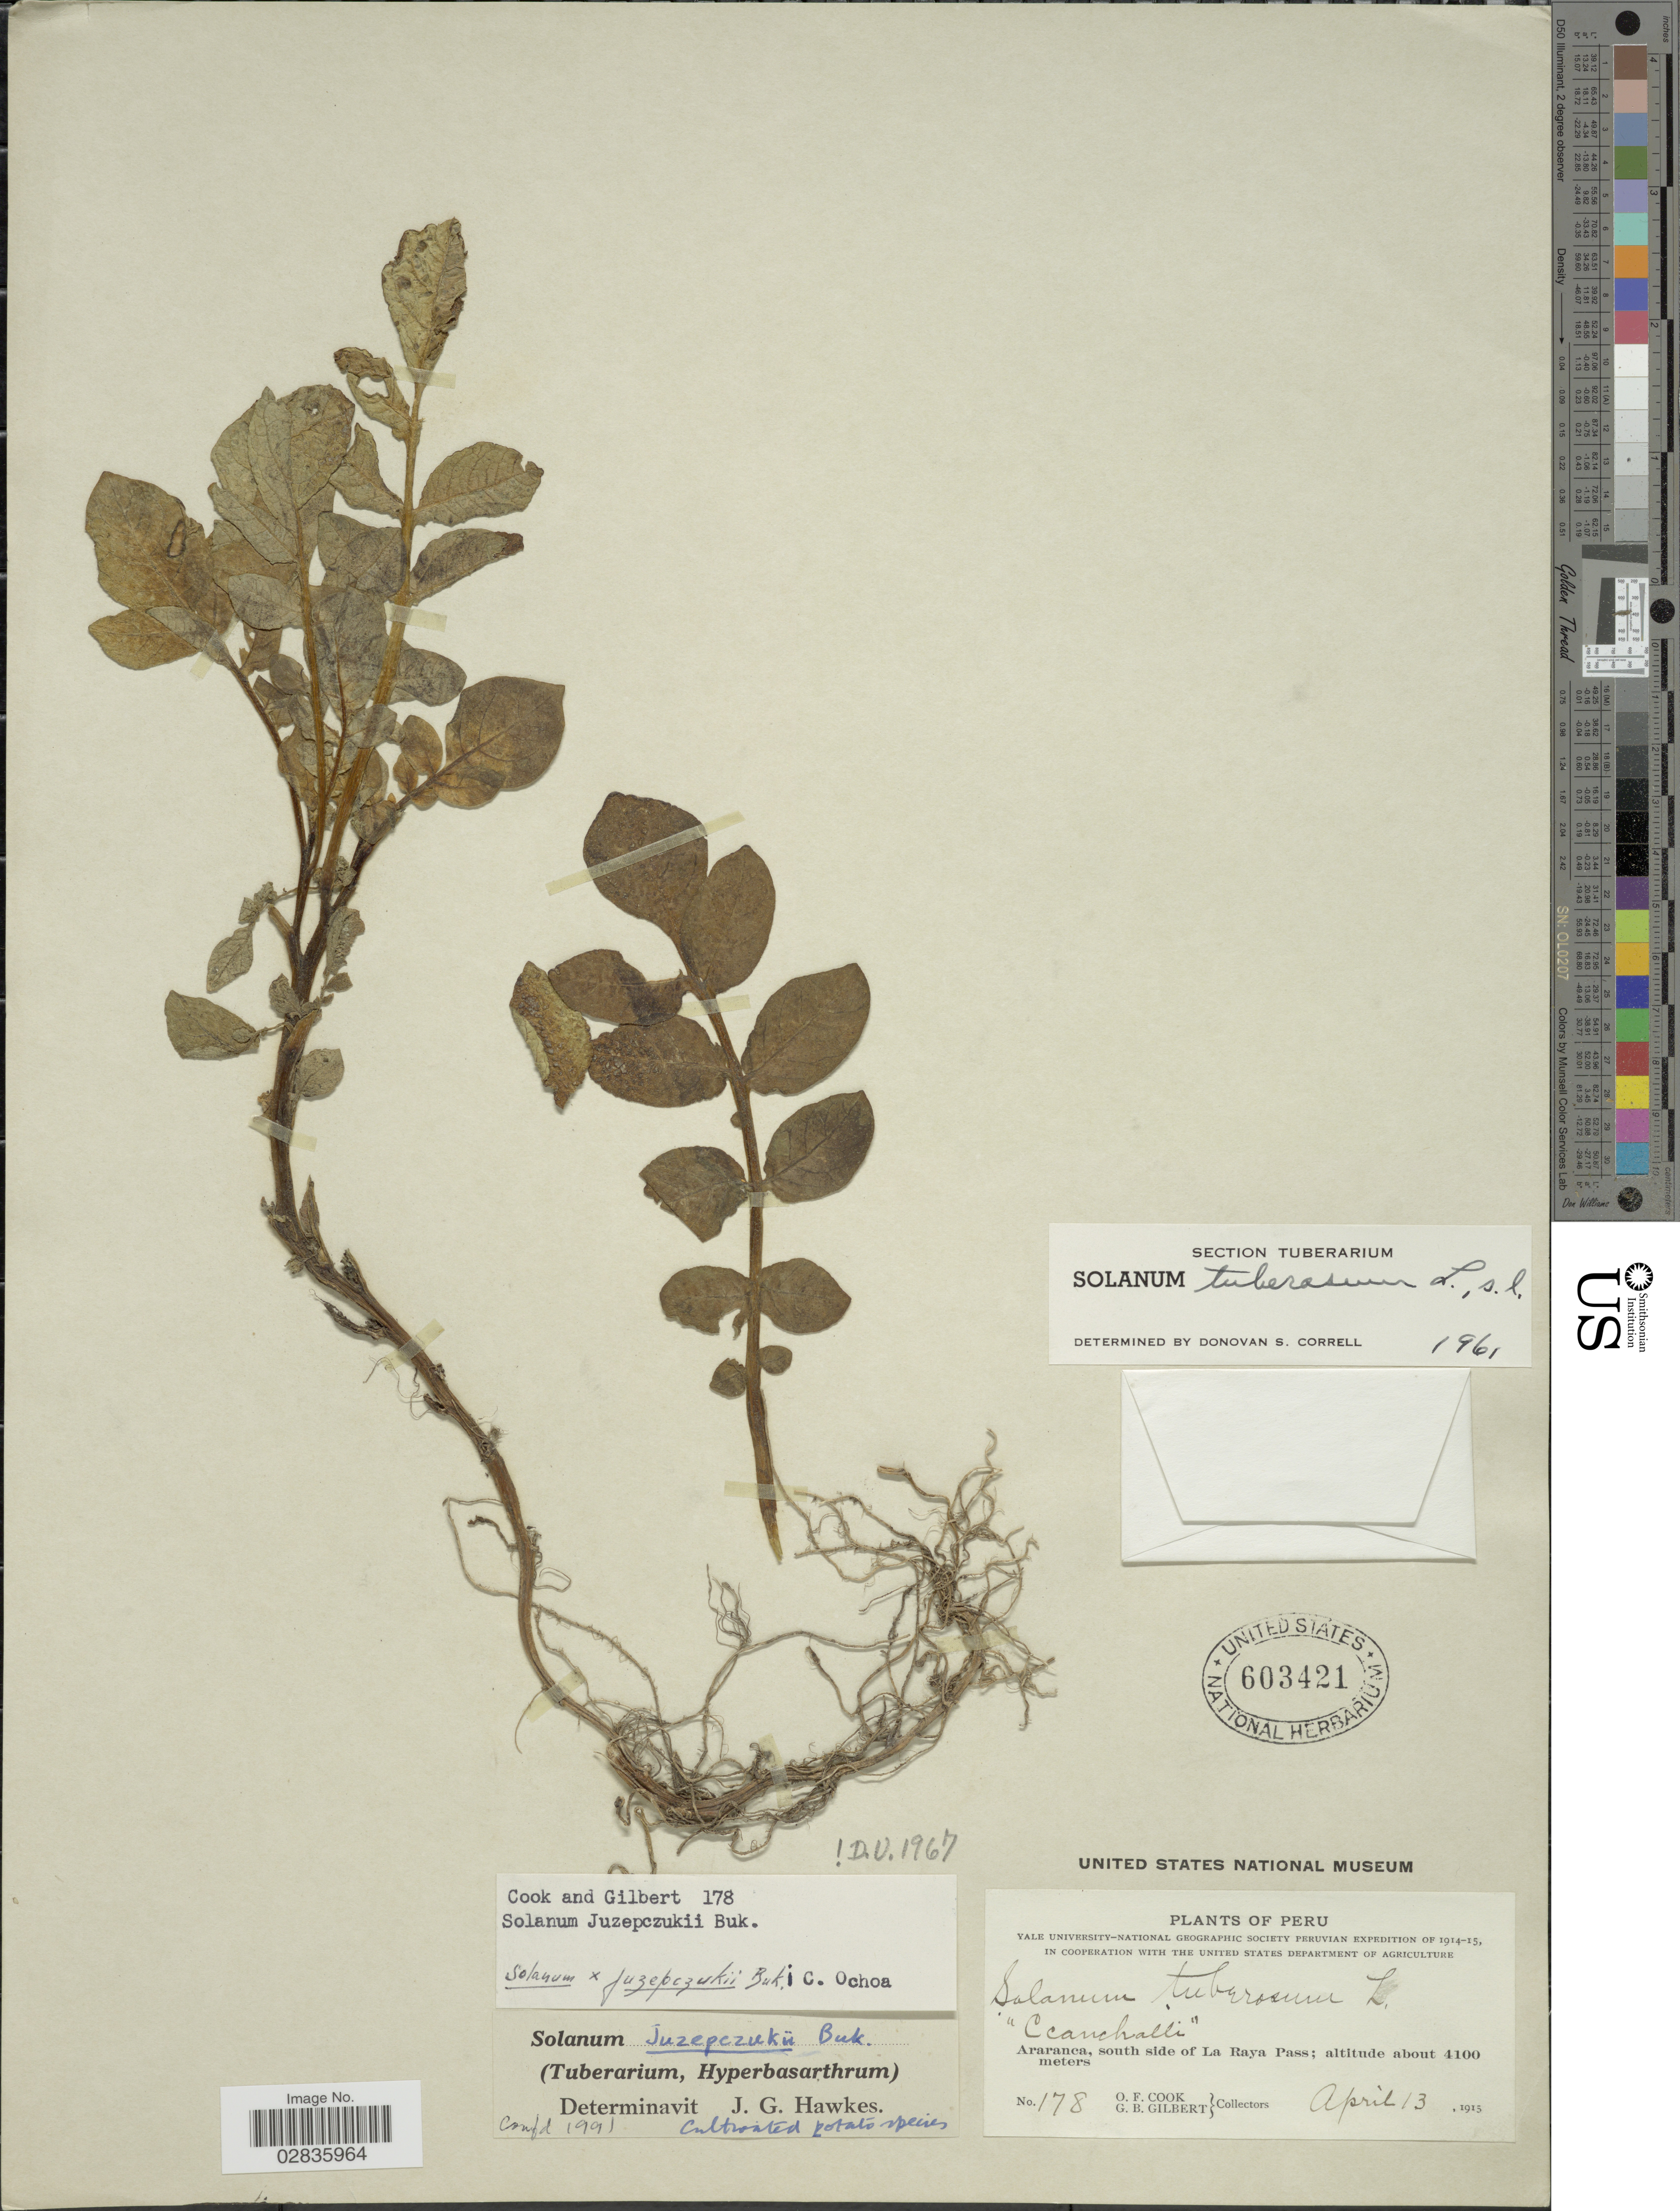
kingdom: Plantae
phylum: Tracheophyta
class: Magnoliopsida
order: Solanales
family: Solanaceae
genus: Solanum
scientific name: Solanum juzepczukii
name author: Bukasov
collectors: O. F. Cook & G. B. Gilbert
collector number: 178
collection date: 1915-04-13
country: Peru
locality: Araranca, south side of La Raya Pass.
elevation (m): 4100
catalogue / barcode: US 603421